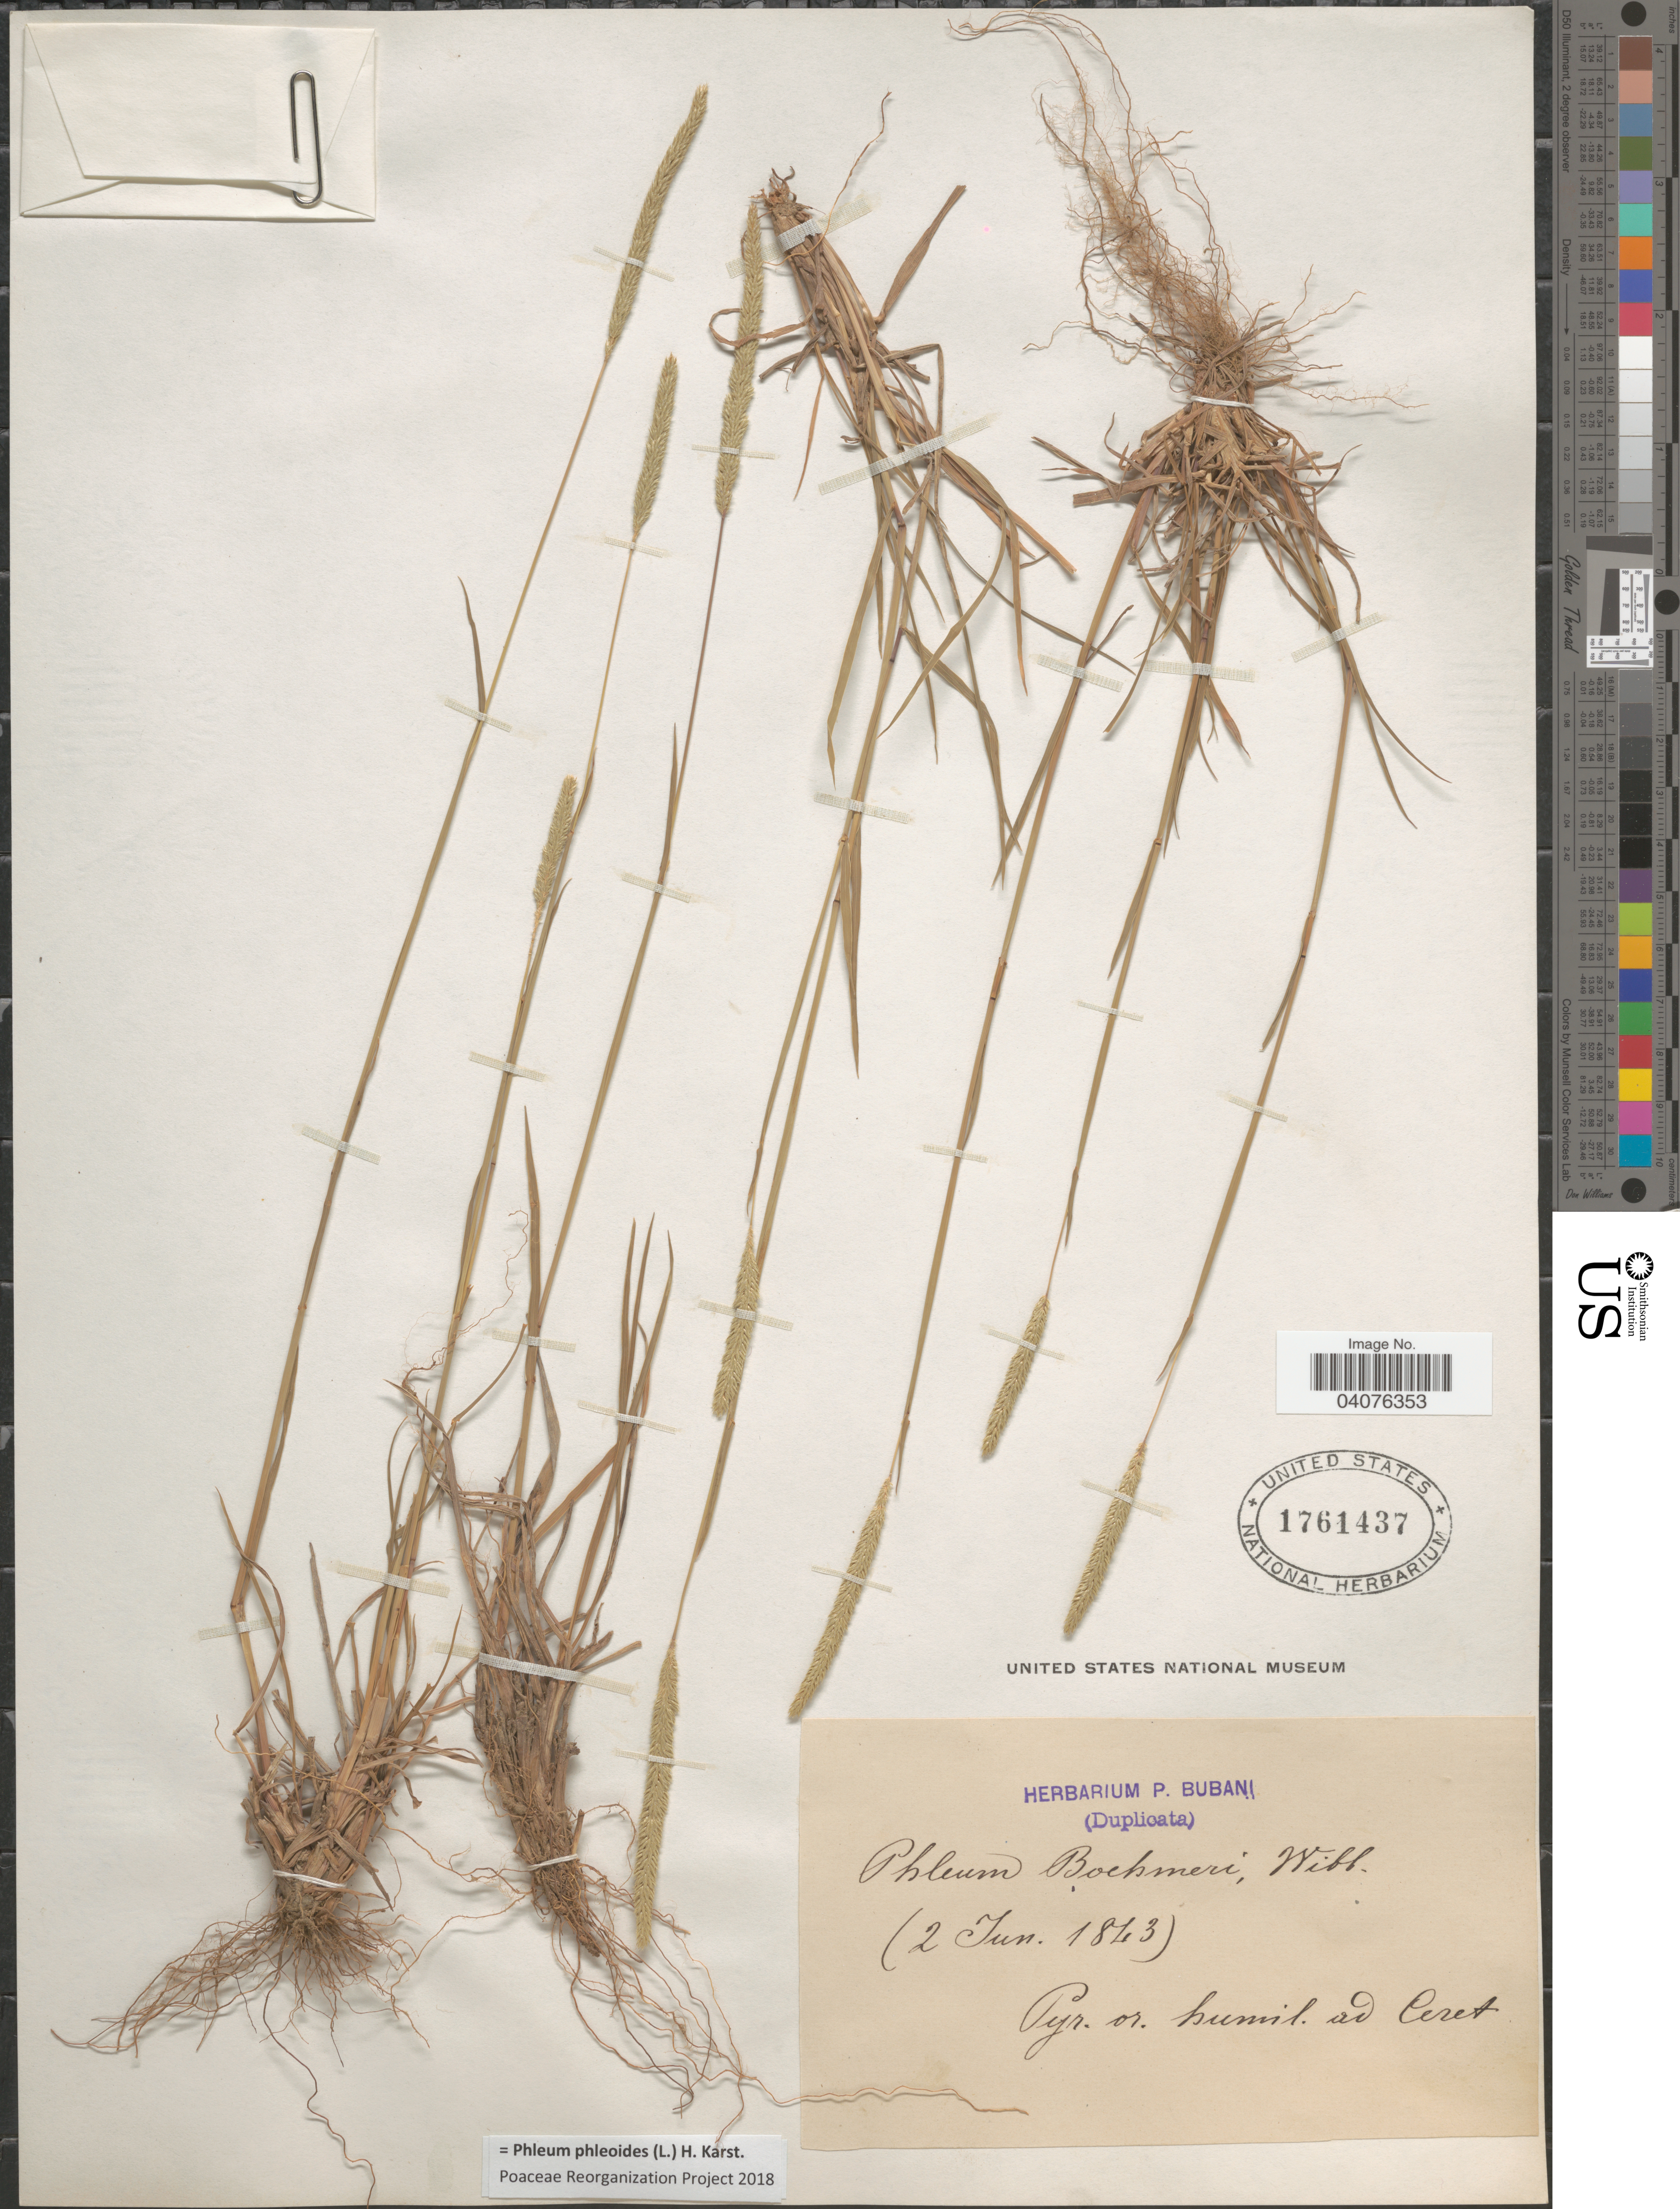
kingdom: Plantae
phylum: Tracheophyta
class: Liliopsida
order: Poales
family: Poaceae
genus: Phleum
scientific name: Phleum phleoides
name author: (L.) H. Karst.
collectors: ex herb. P. Bubani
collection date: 1843-06-02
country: France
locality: Pyr. or. humid. ad Ceret.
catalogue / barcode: US 1761437